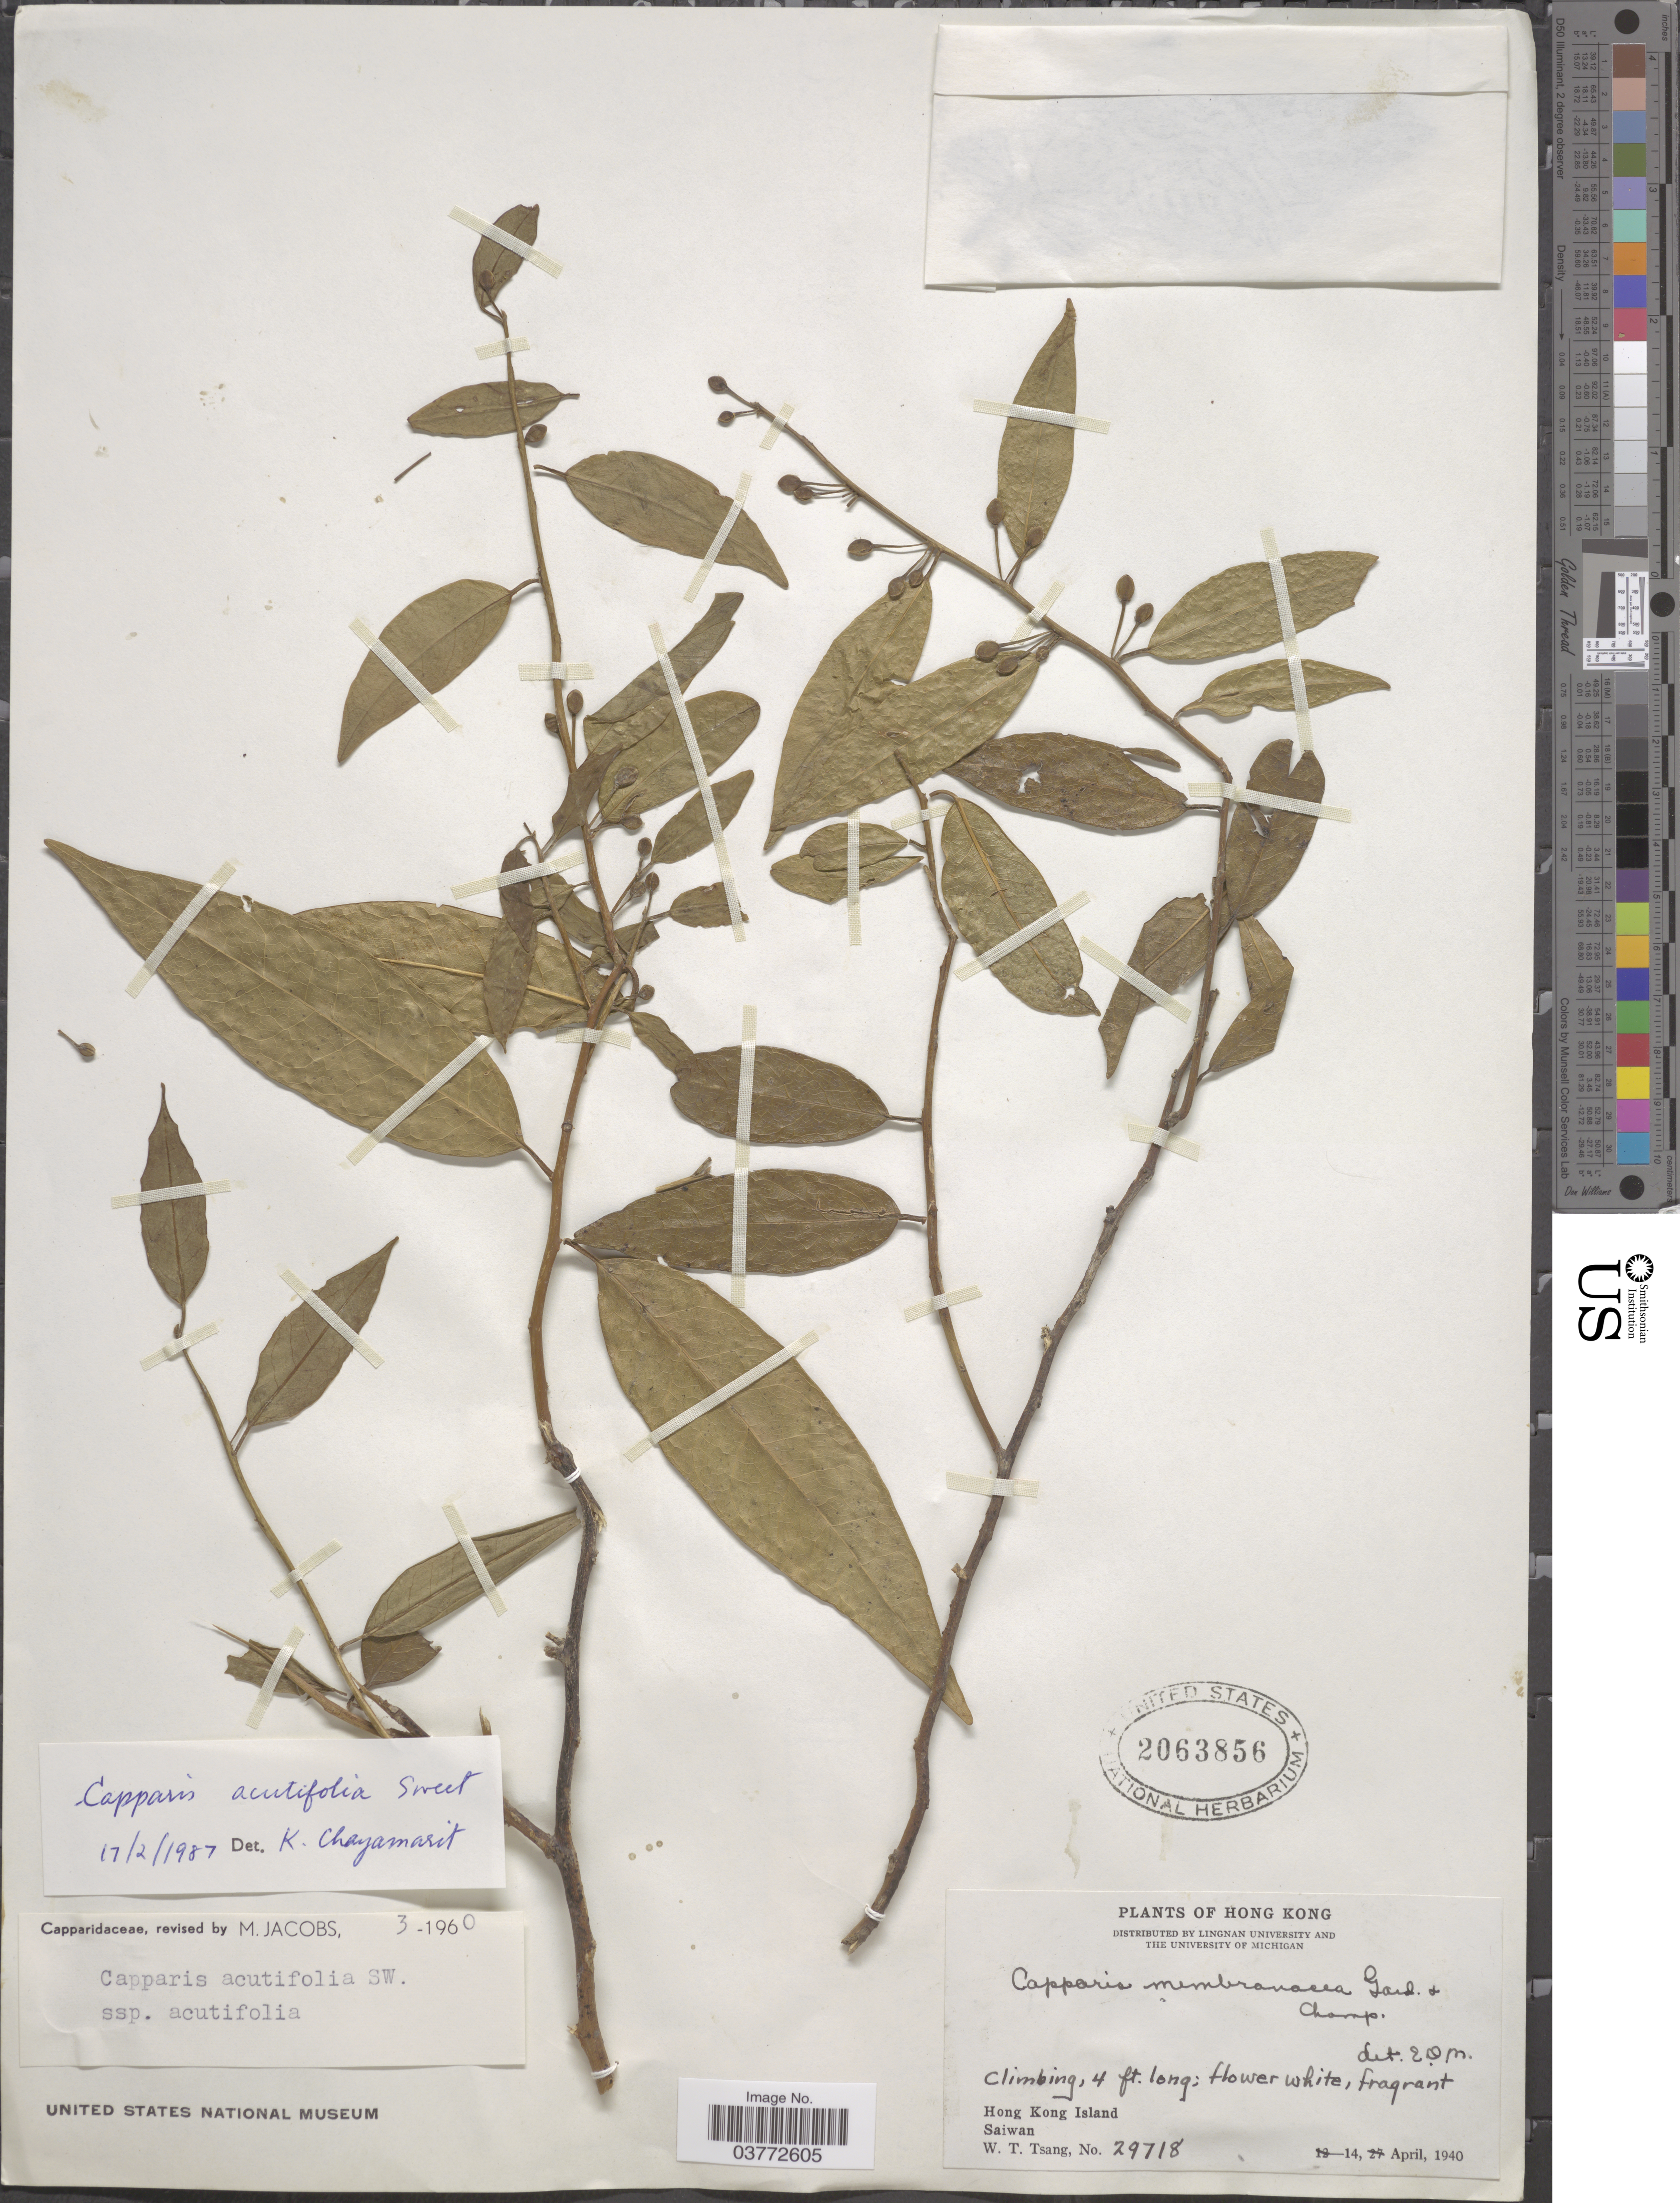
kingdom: Plantae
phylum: Tracheophyta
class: Magnoliopsida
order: Brassicales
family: Capparaceae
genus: Capparis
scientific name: Capparis acutifolia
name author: J.F. Macbr.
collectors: W. T. Tsang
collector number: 29718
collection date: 1940-04-14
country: China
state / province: Hong Kong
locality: Hong Kong Island. Saiwan.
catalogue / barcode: US 2063856